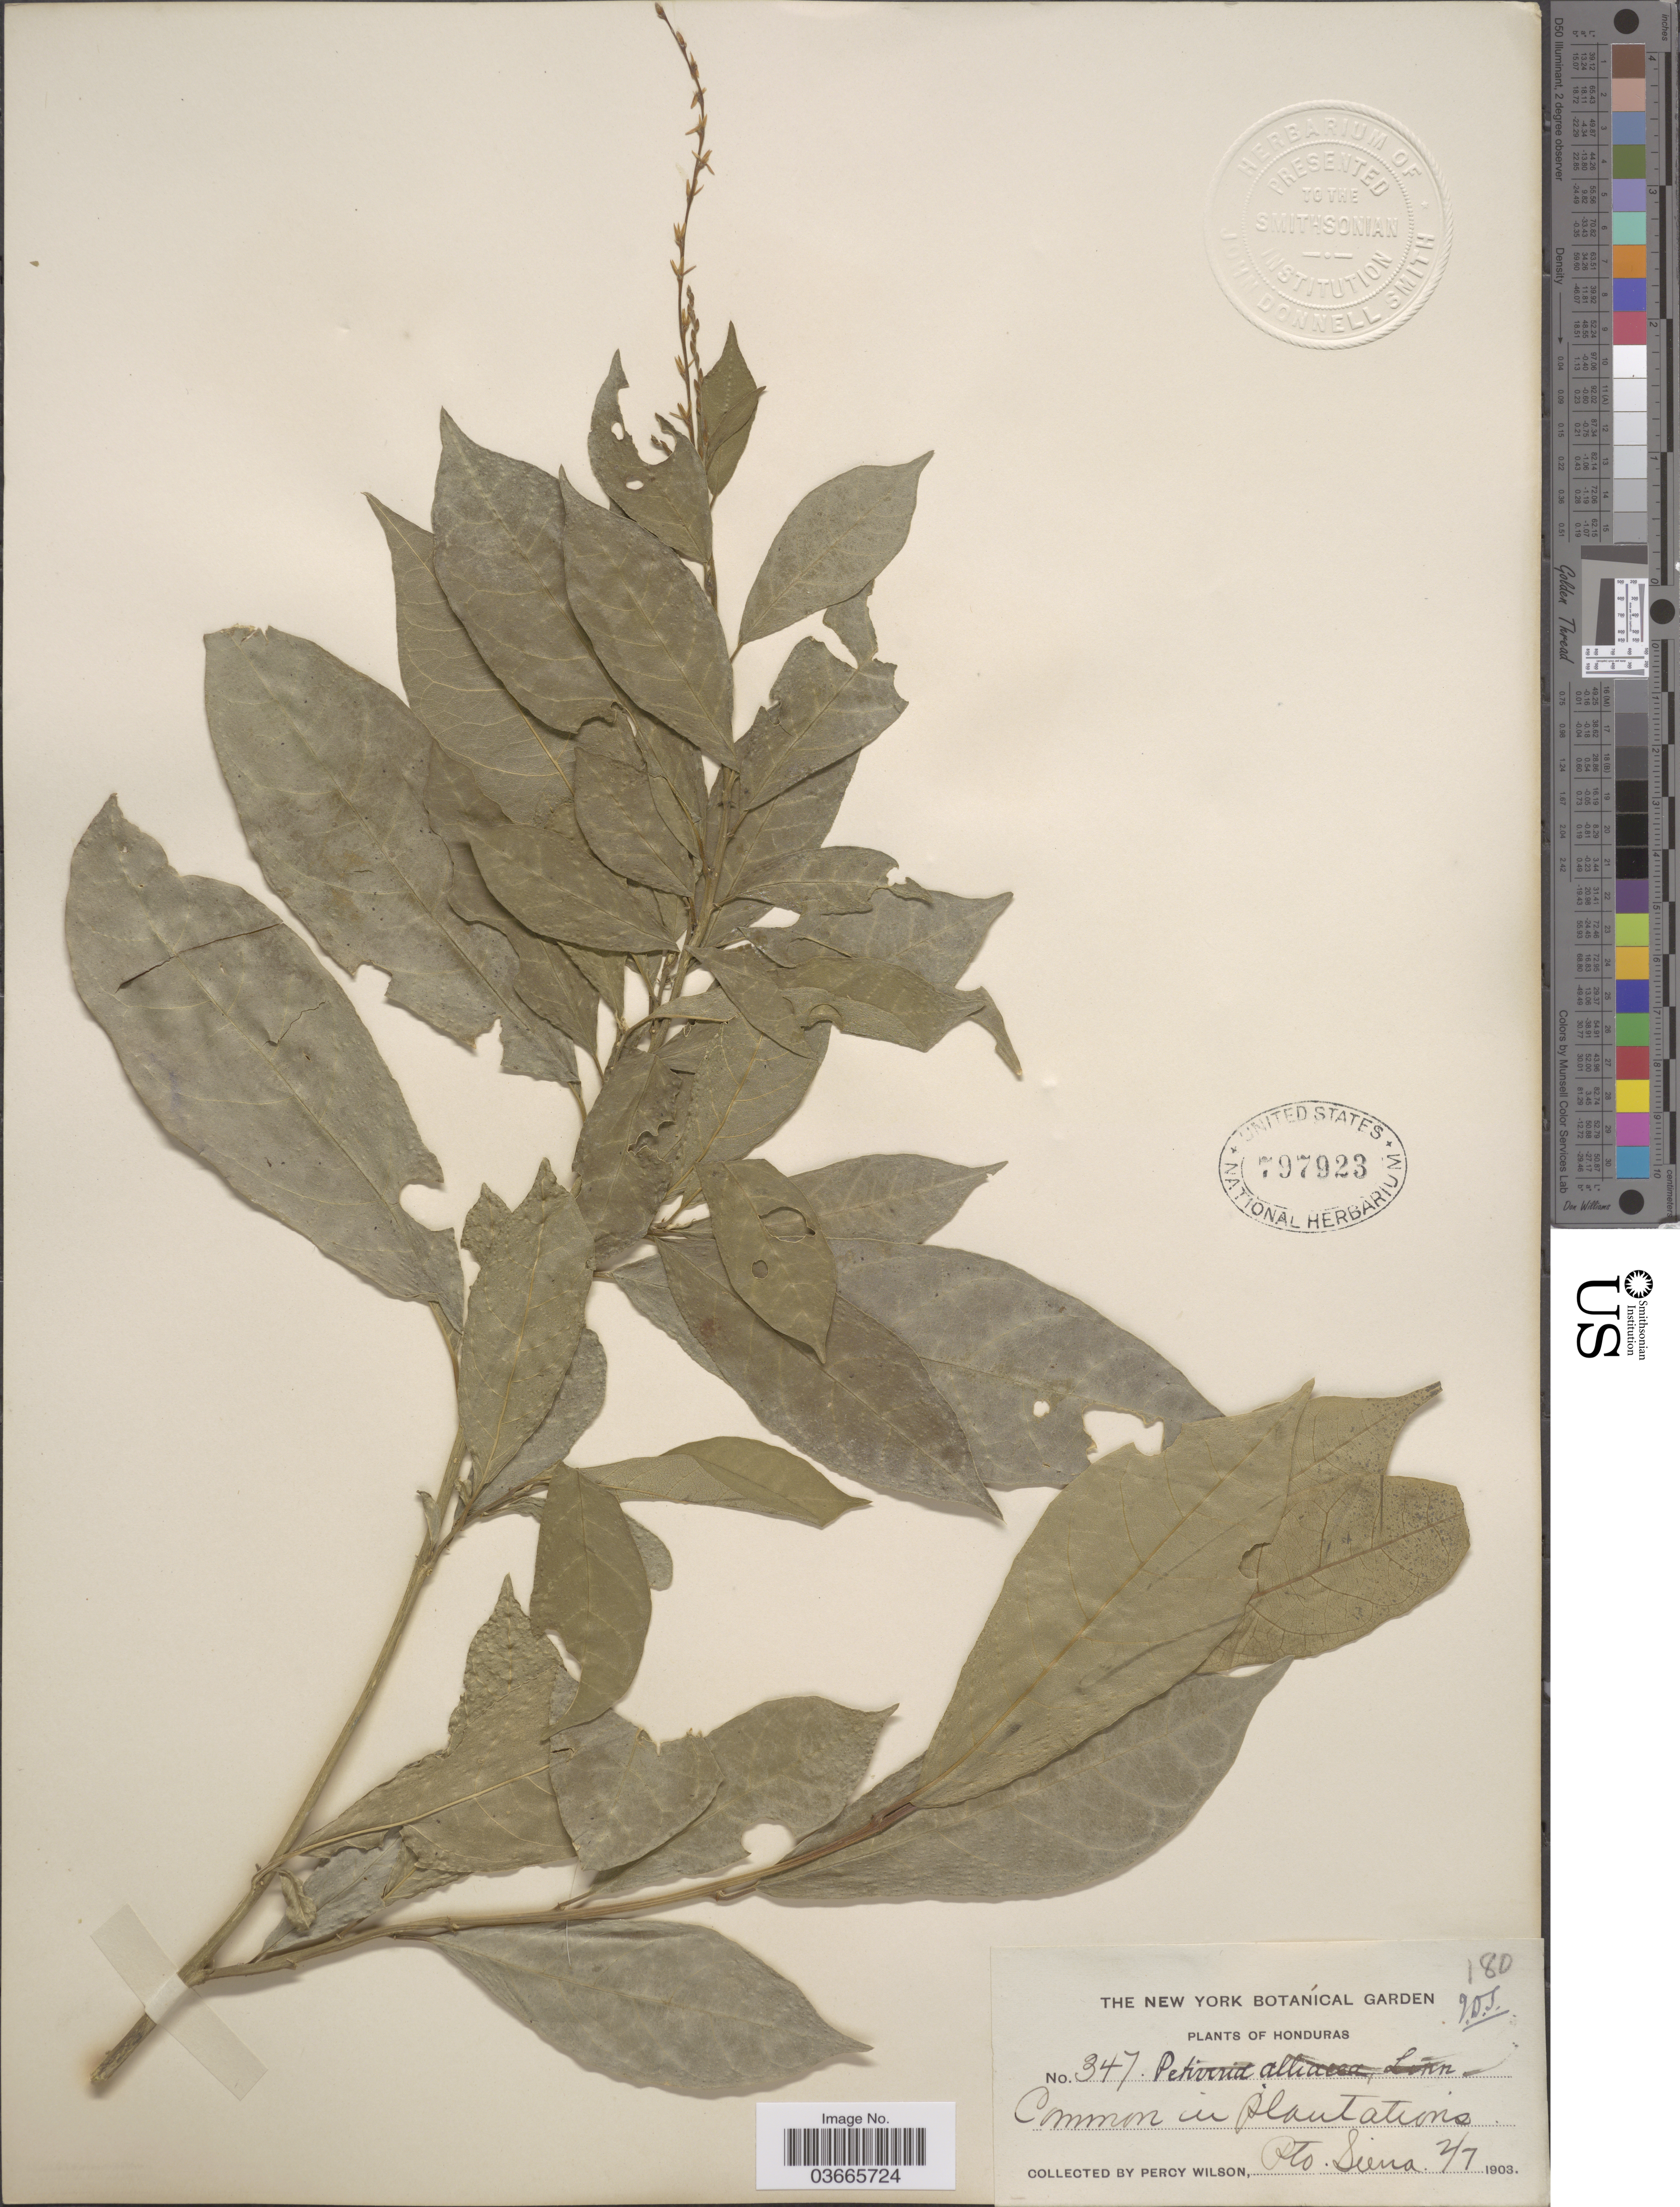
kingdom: Plantae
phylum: Tracheophyta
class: Magnoliopsida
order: Caryophyllales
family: Phytolaccaceae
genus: Petiveria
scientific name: Petiveria alliacea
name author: L.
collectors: P. Wilson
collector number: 347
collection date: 1903-07-02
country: Honduras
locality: Pto. Sierra.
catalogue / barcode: US 797923